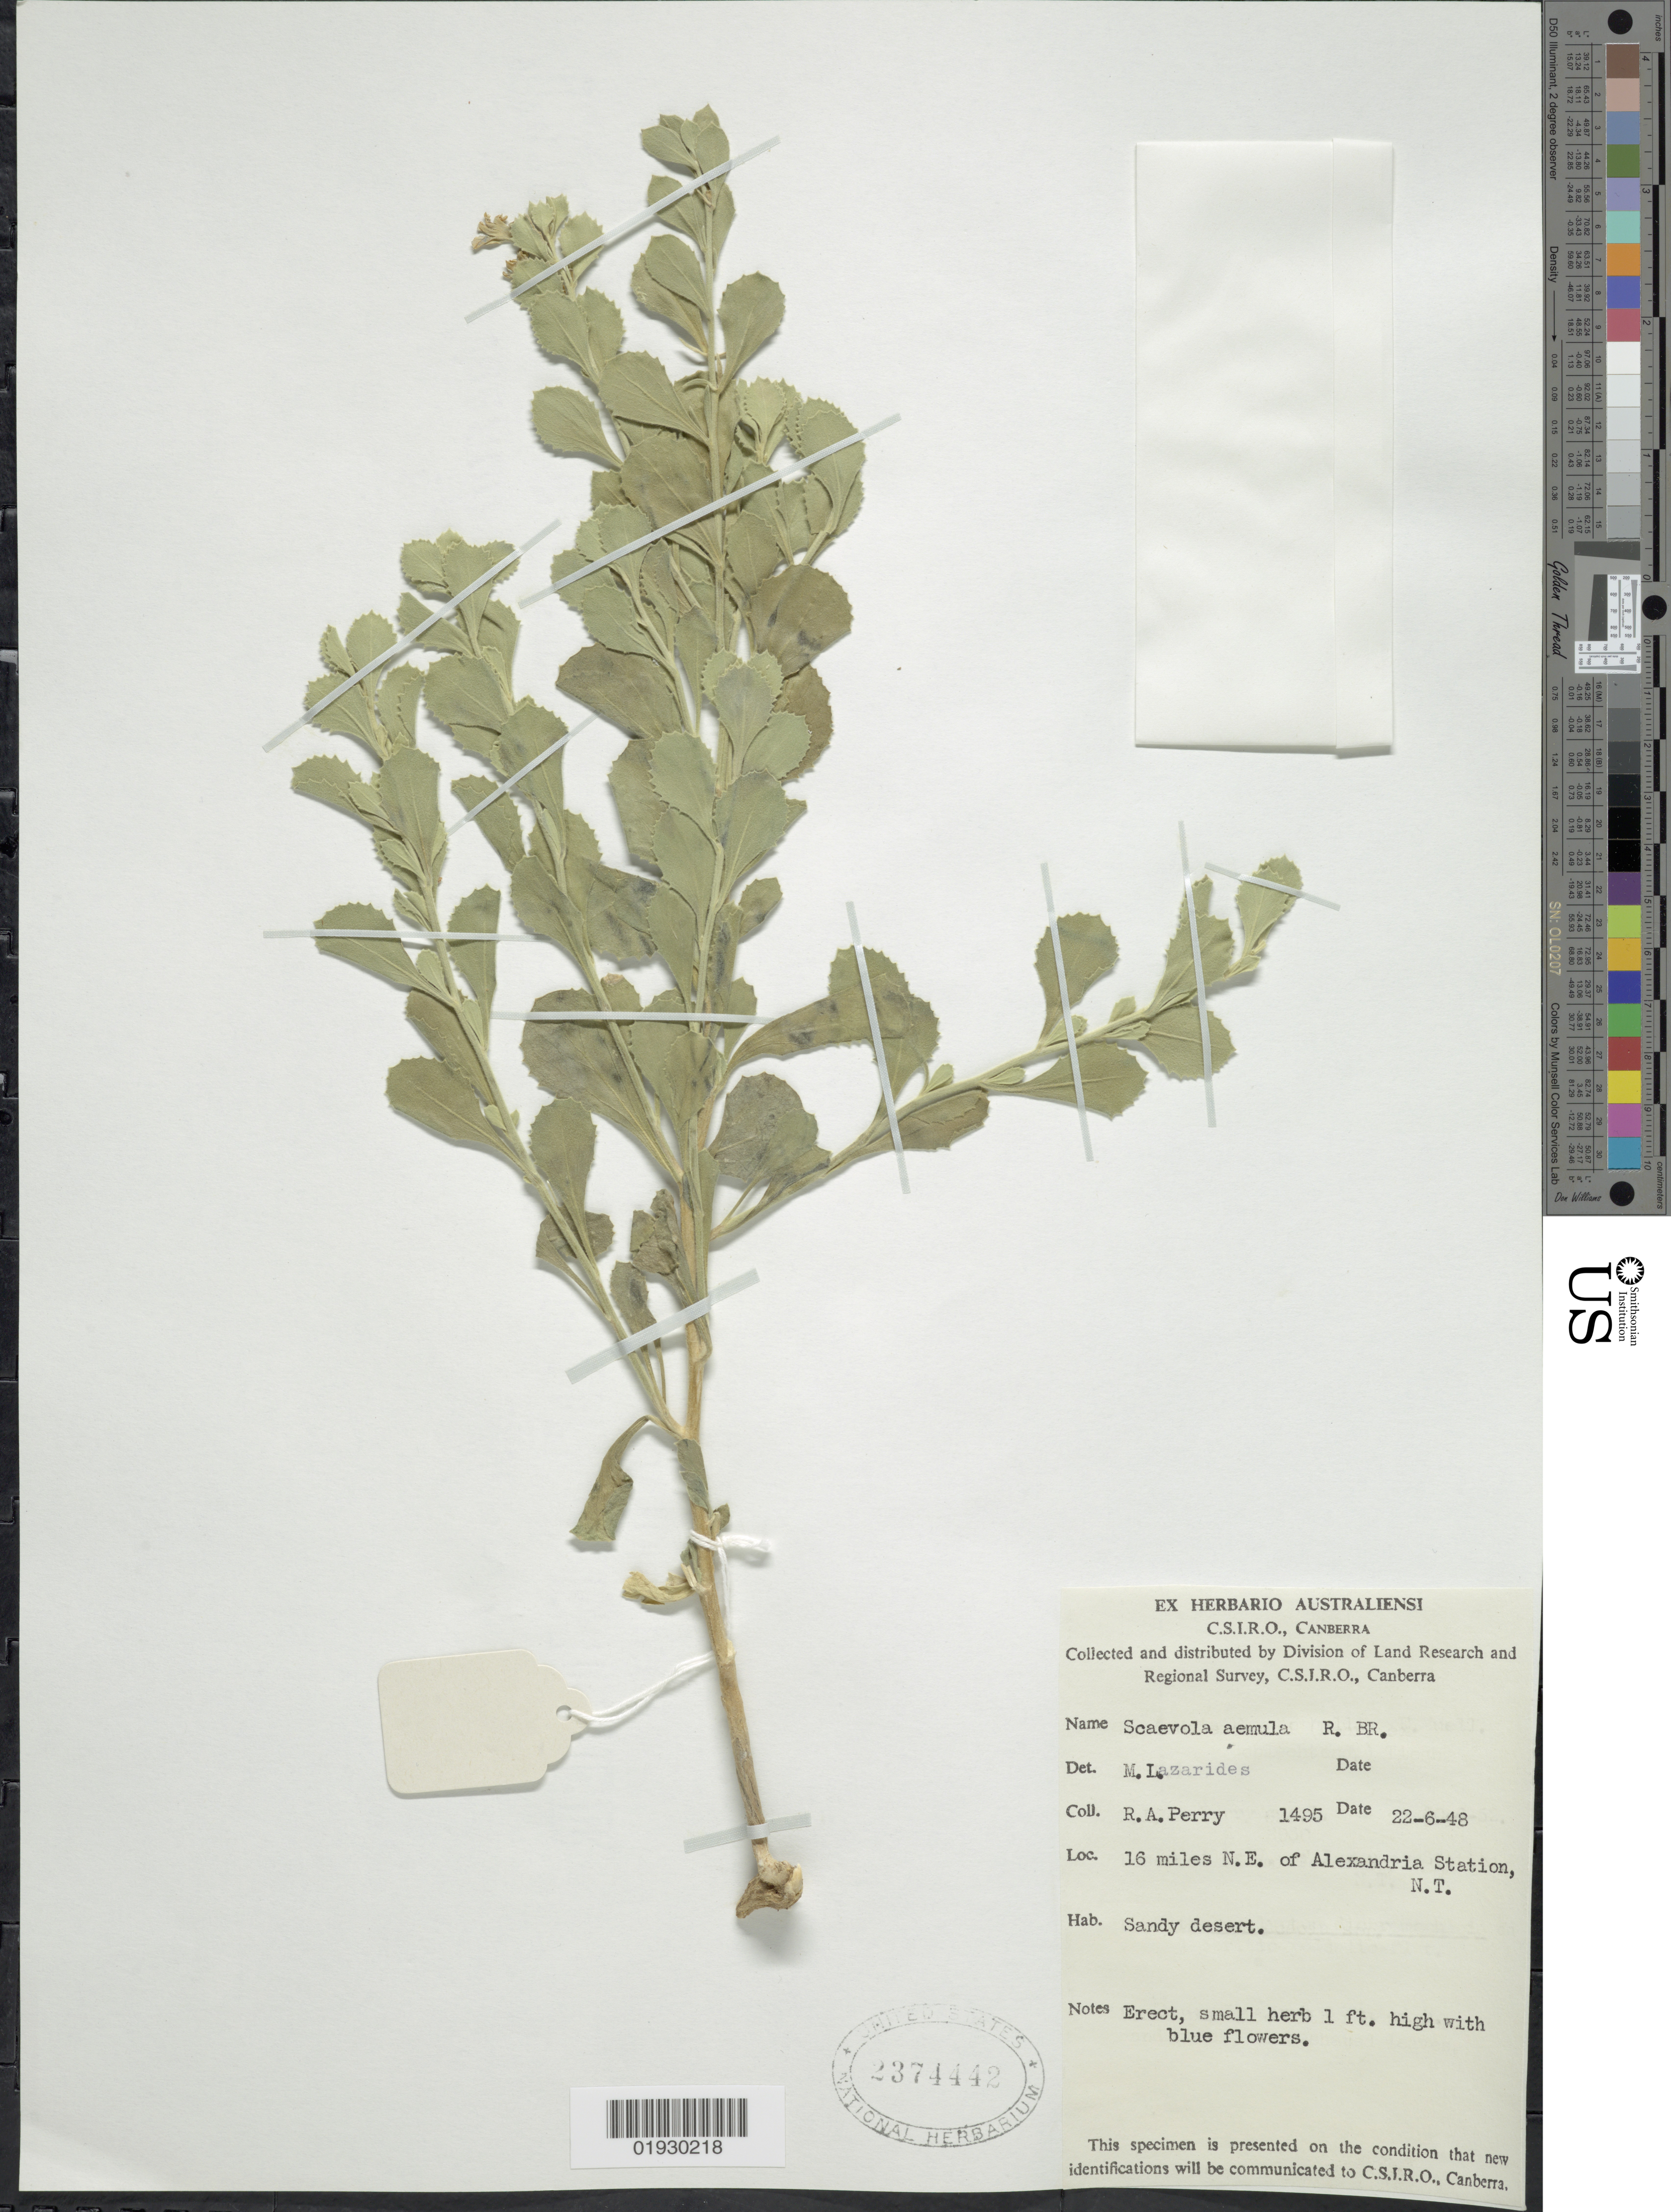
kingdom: Plantae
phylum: Tracheophyta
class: Magnoliopsida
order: Asterales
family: Goodeniaceae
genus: Scaevola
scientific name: Scaevola aemula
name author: R. Br.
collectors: Perry, R. A.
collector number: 1495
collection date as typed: Transcribed d/m/y: 22/6/48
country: Australia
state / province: Northern Territory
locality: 16 miles N.E. of Alexandria Station, N.T.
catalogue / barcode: US 2374442